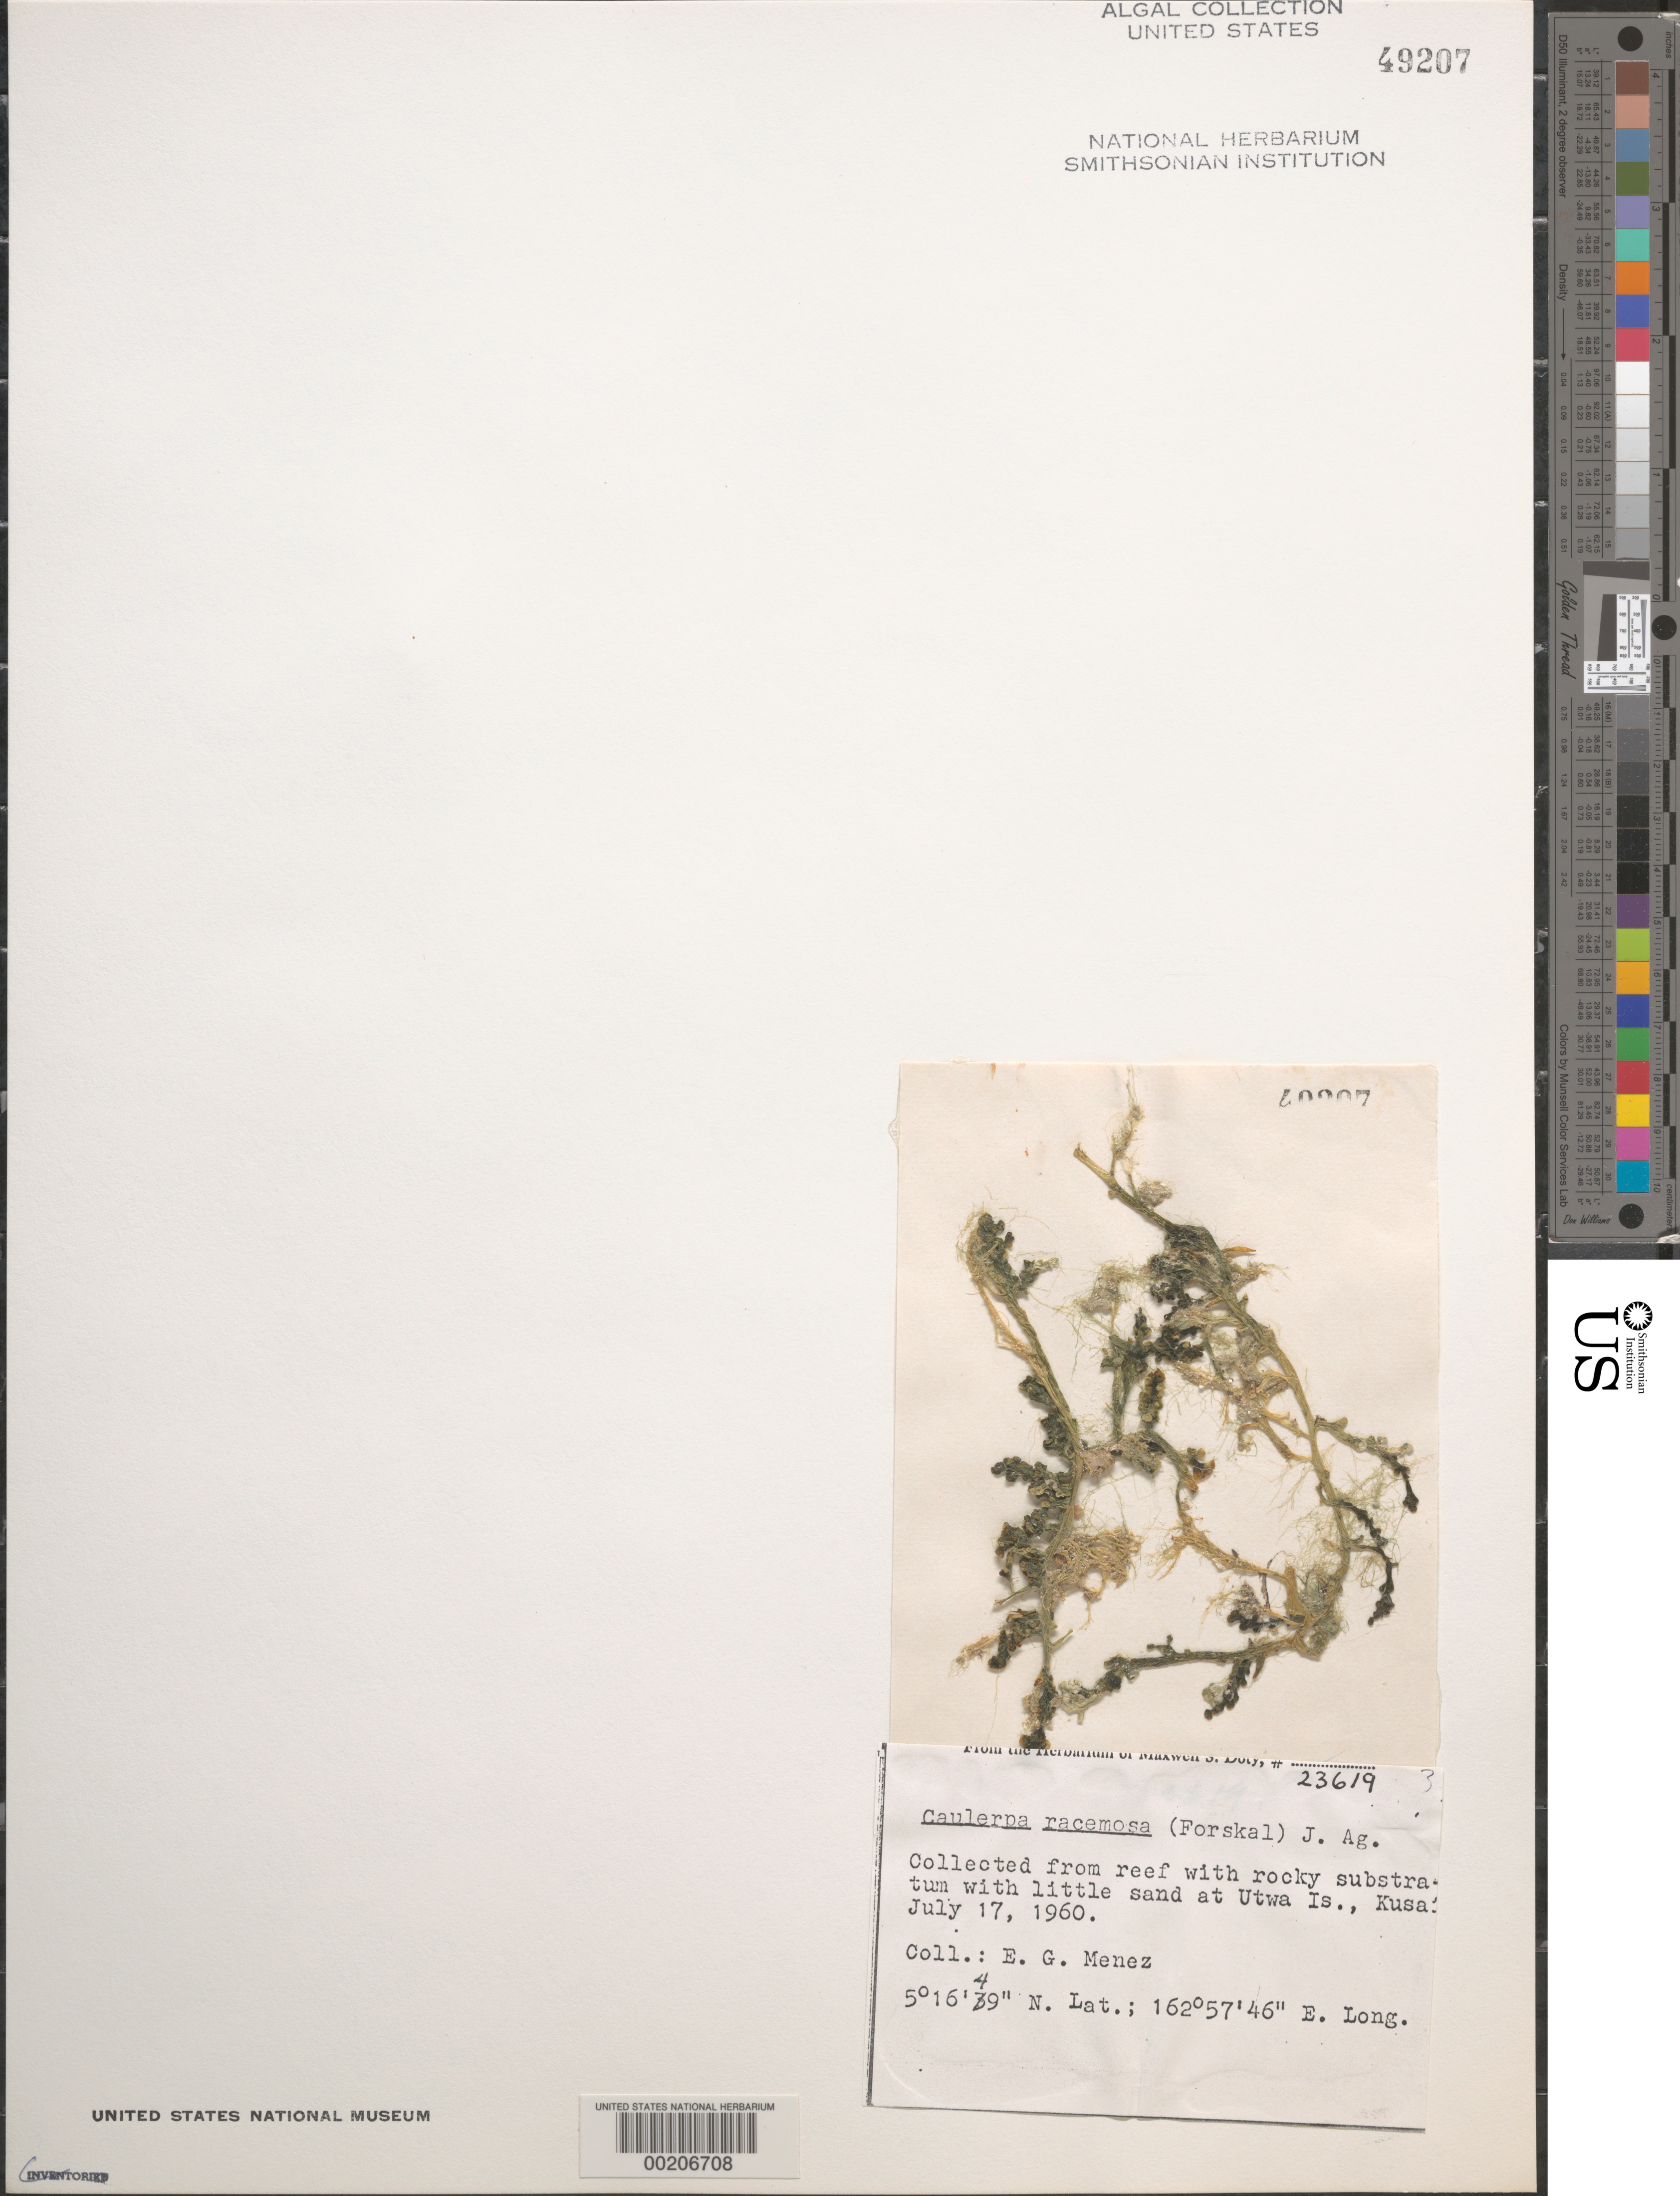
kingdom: Plantae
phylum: Chlorophyta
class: Ulvophyceae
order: Bryopsidales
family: Caulerpaceae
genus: Caulerpa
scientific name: Caulerpa racemosa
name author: (Forssk.) J. Agardh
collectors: Meñez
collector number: MSD 23619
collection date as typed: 17 Jul 1960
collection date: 1960-07-17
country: Micronesia, Federated States of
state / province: Kosrae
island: Utwa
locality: Utwa Island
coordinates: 5 16' 49" N, 162 57' 46" E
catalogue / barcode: US 49207